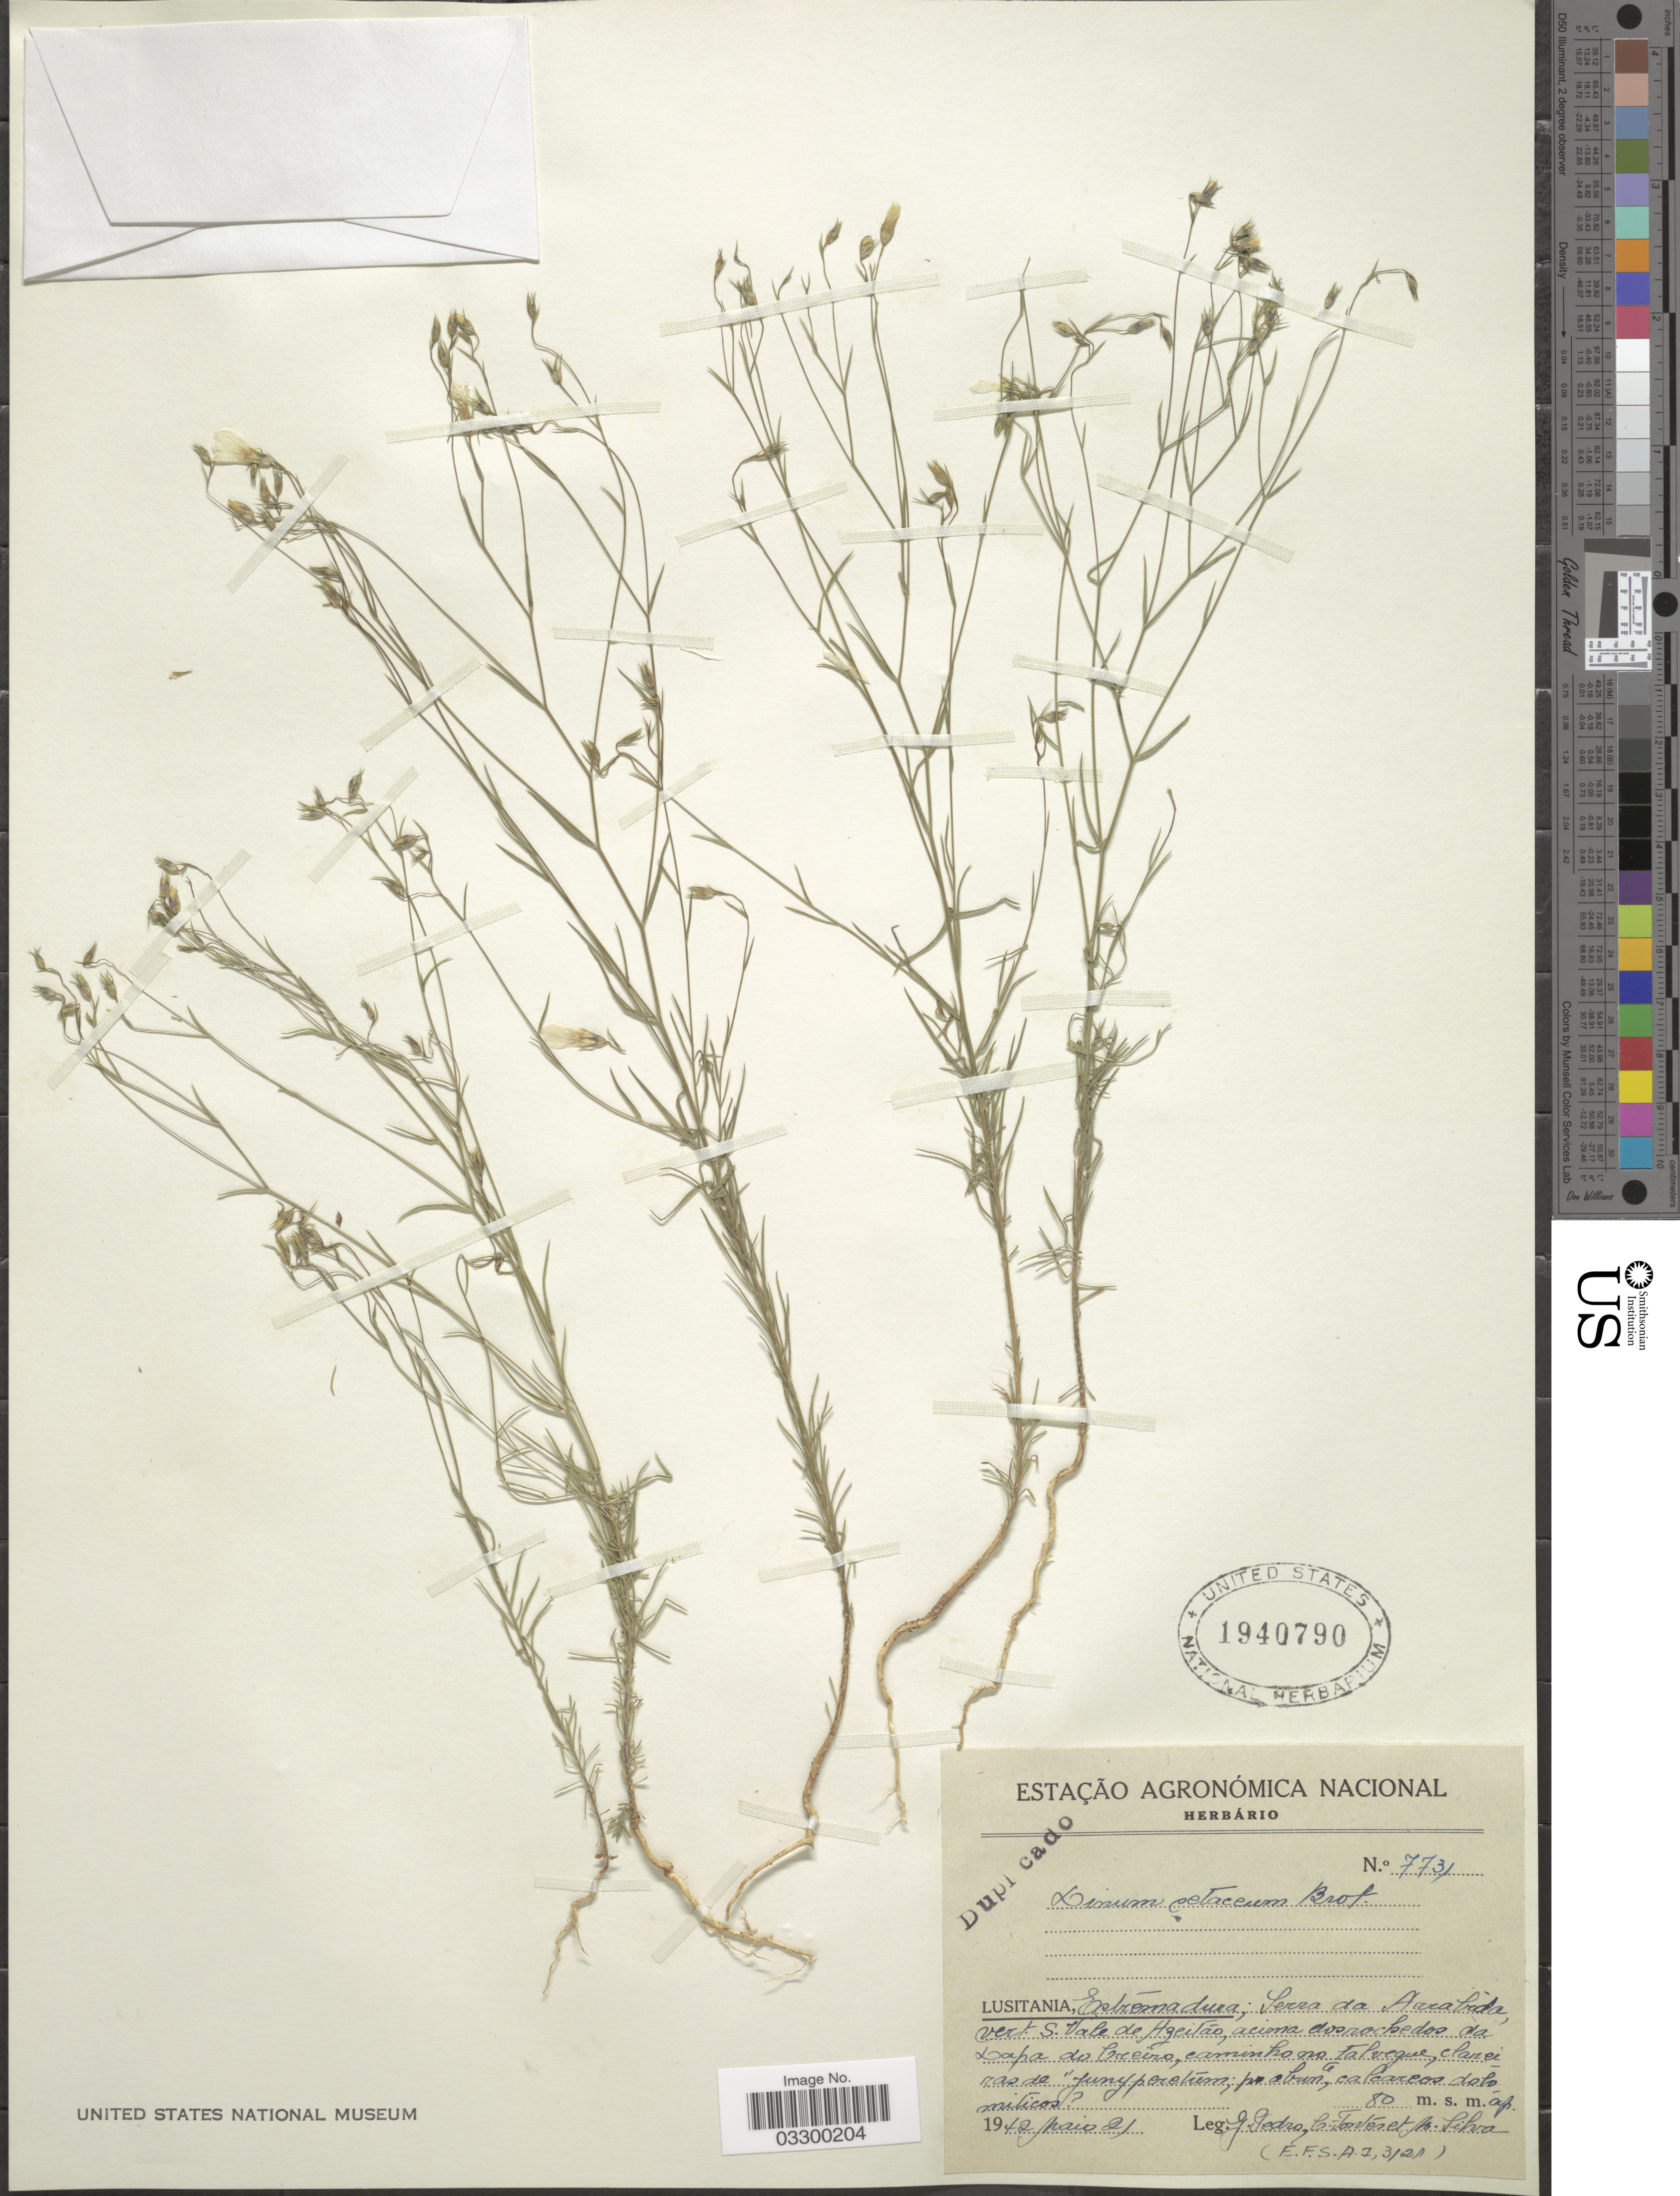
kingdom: Plantae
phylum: Tracheophyta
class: Magnoliopsida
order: Malpighiales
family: Linaceae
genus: Linum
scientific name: Linum setaceum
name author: Brot.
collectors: G. Pedro, C. Fontes & M. Libra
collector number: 7731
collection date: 1942-05-21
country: Portugal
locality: Lusitania, Estremadura; Serra da Arrabida, vert. S. Vale de Azeitáo, acoina dos rochedos da Lapa [interpreted] do Creíro, caminho no Falvegue [interpreted].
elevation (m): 80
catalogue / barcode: US 1940790